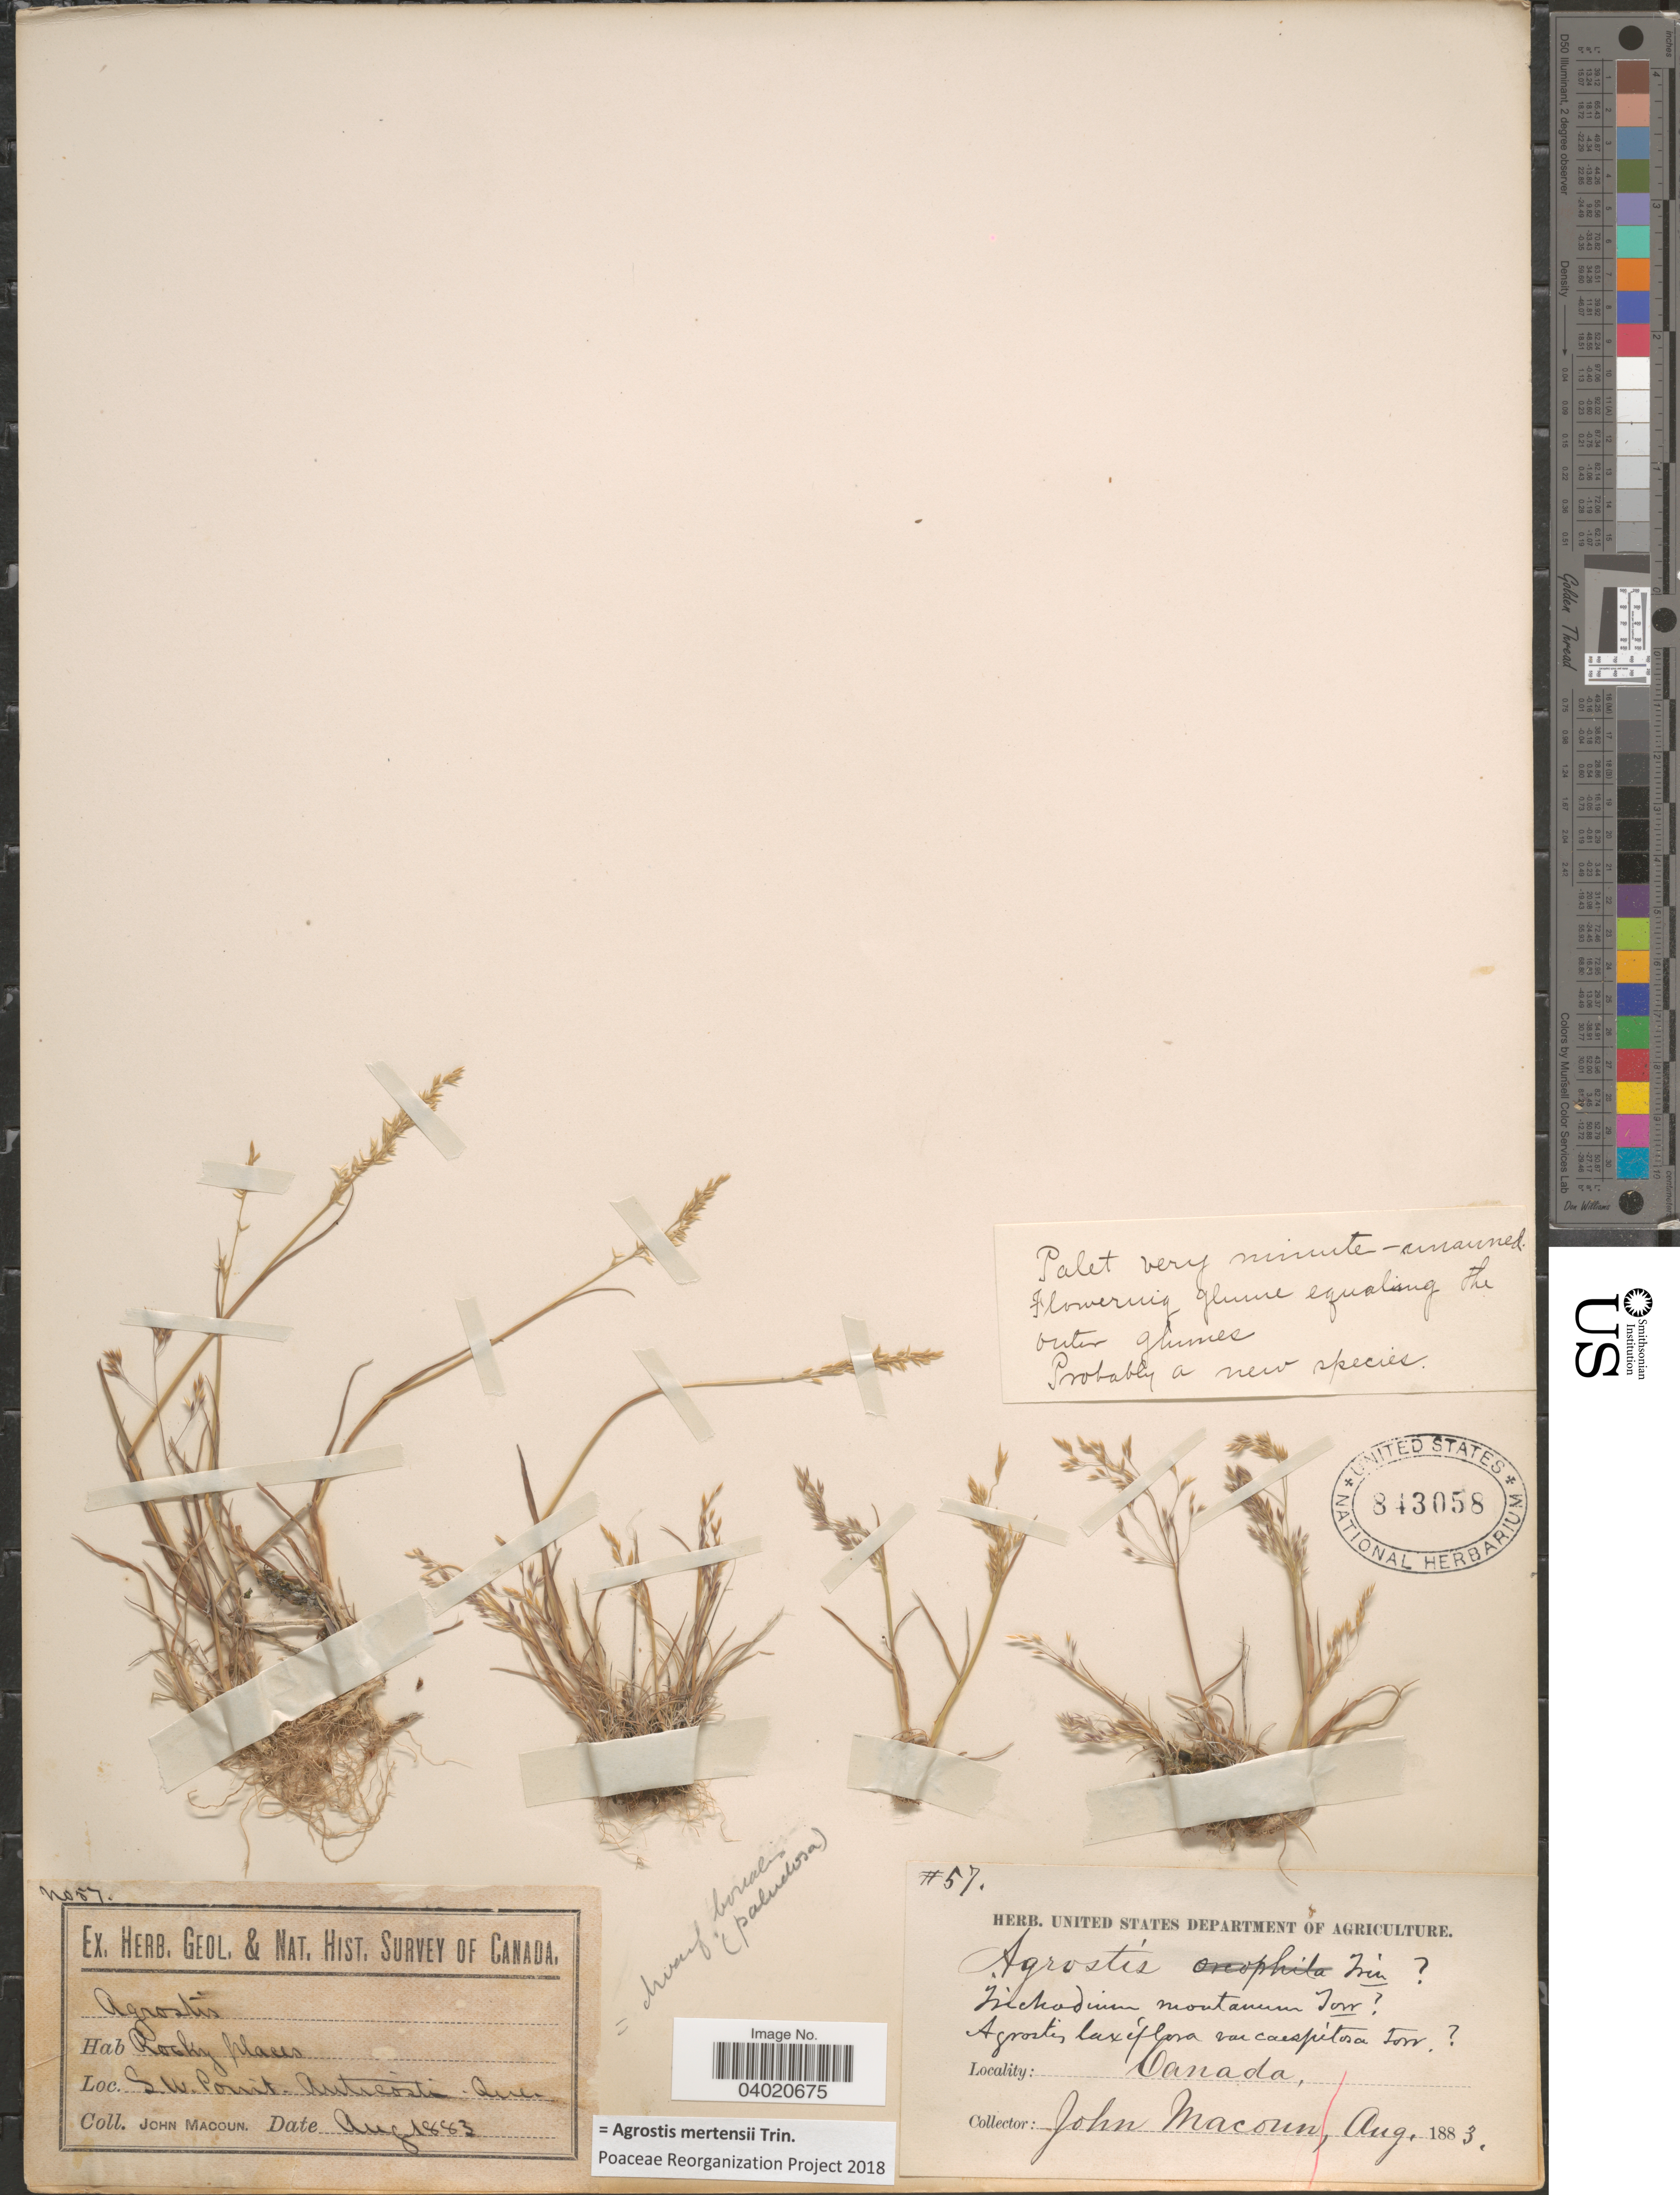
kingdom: Plantae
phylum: Tracheophyta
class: Liliopsida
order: Poales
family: Poaceae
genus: Agrostis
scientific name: Agrostis mertensii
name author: Trin.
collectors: J. Macoun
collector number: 57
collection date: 1883-08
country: Canada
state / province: Quebec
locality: S.W. Point. Antcosti.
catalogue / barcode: US 843058